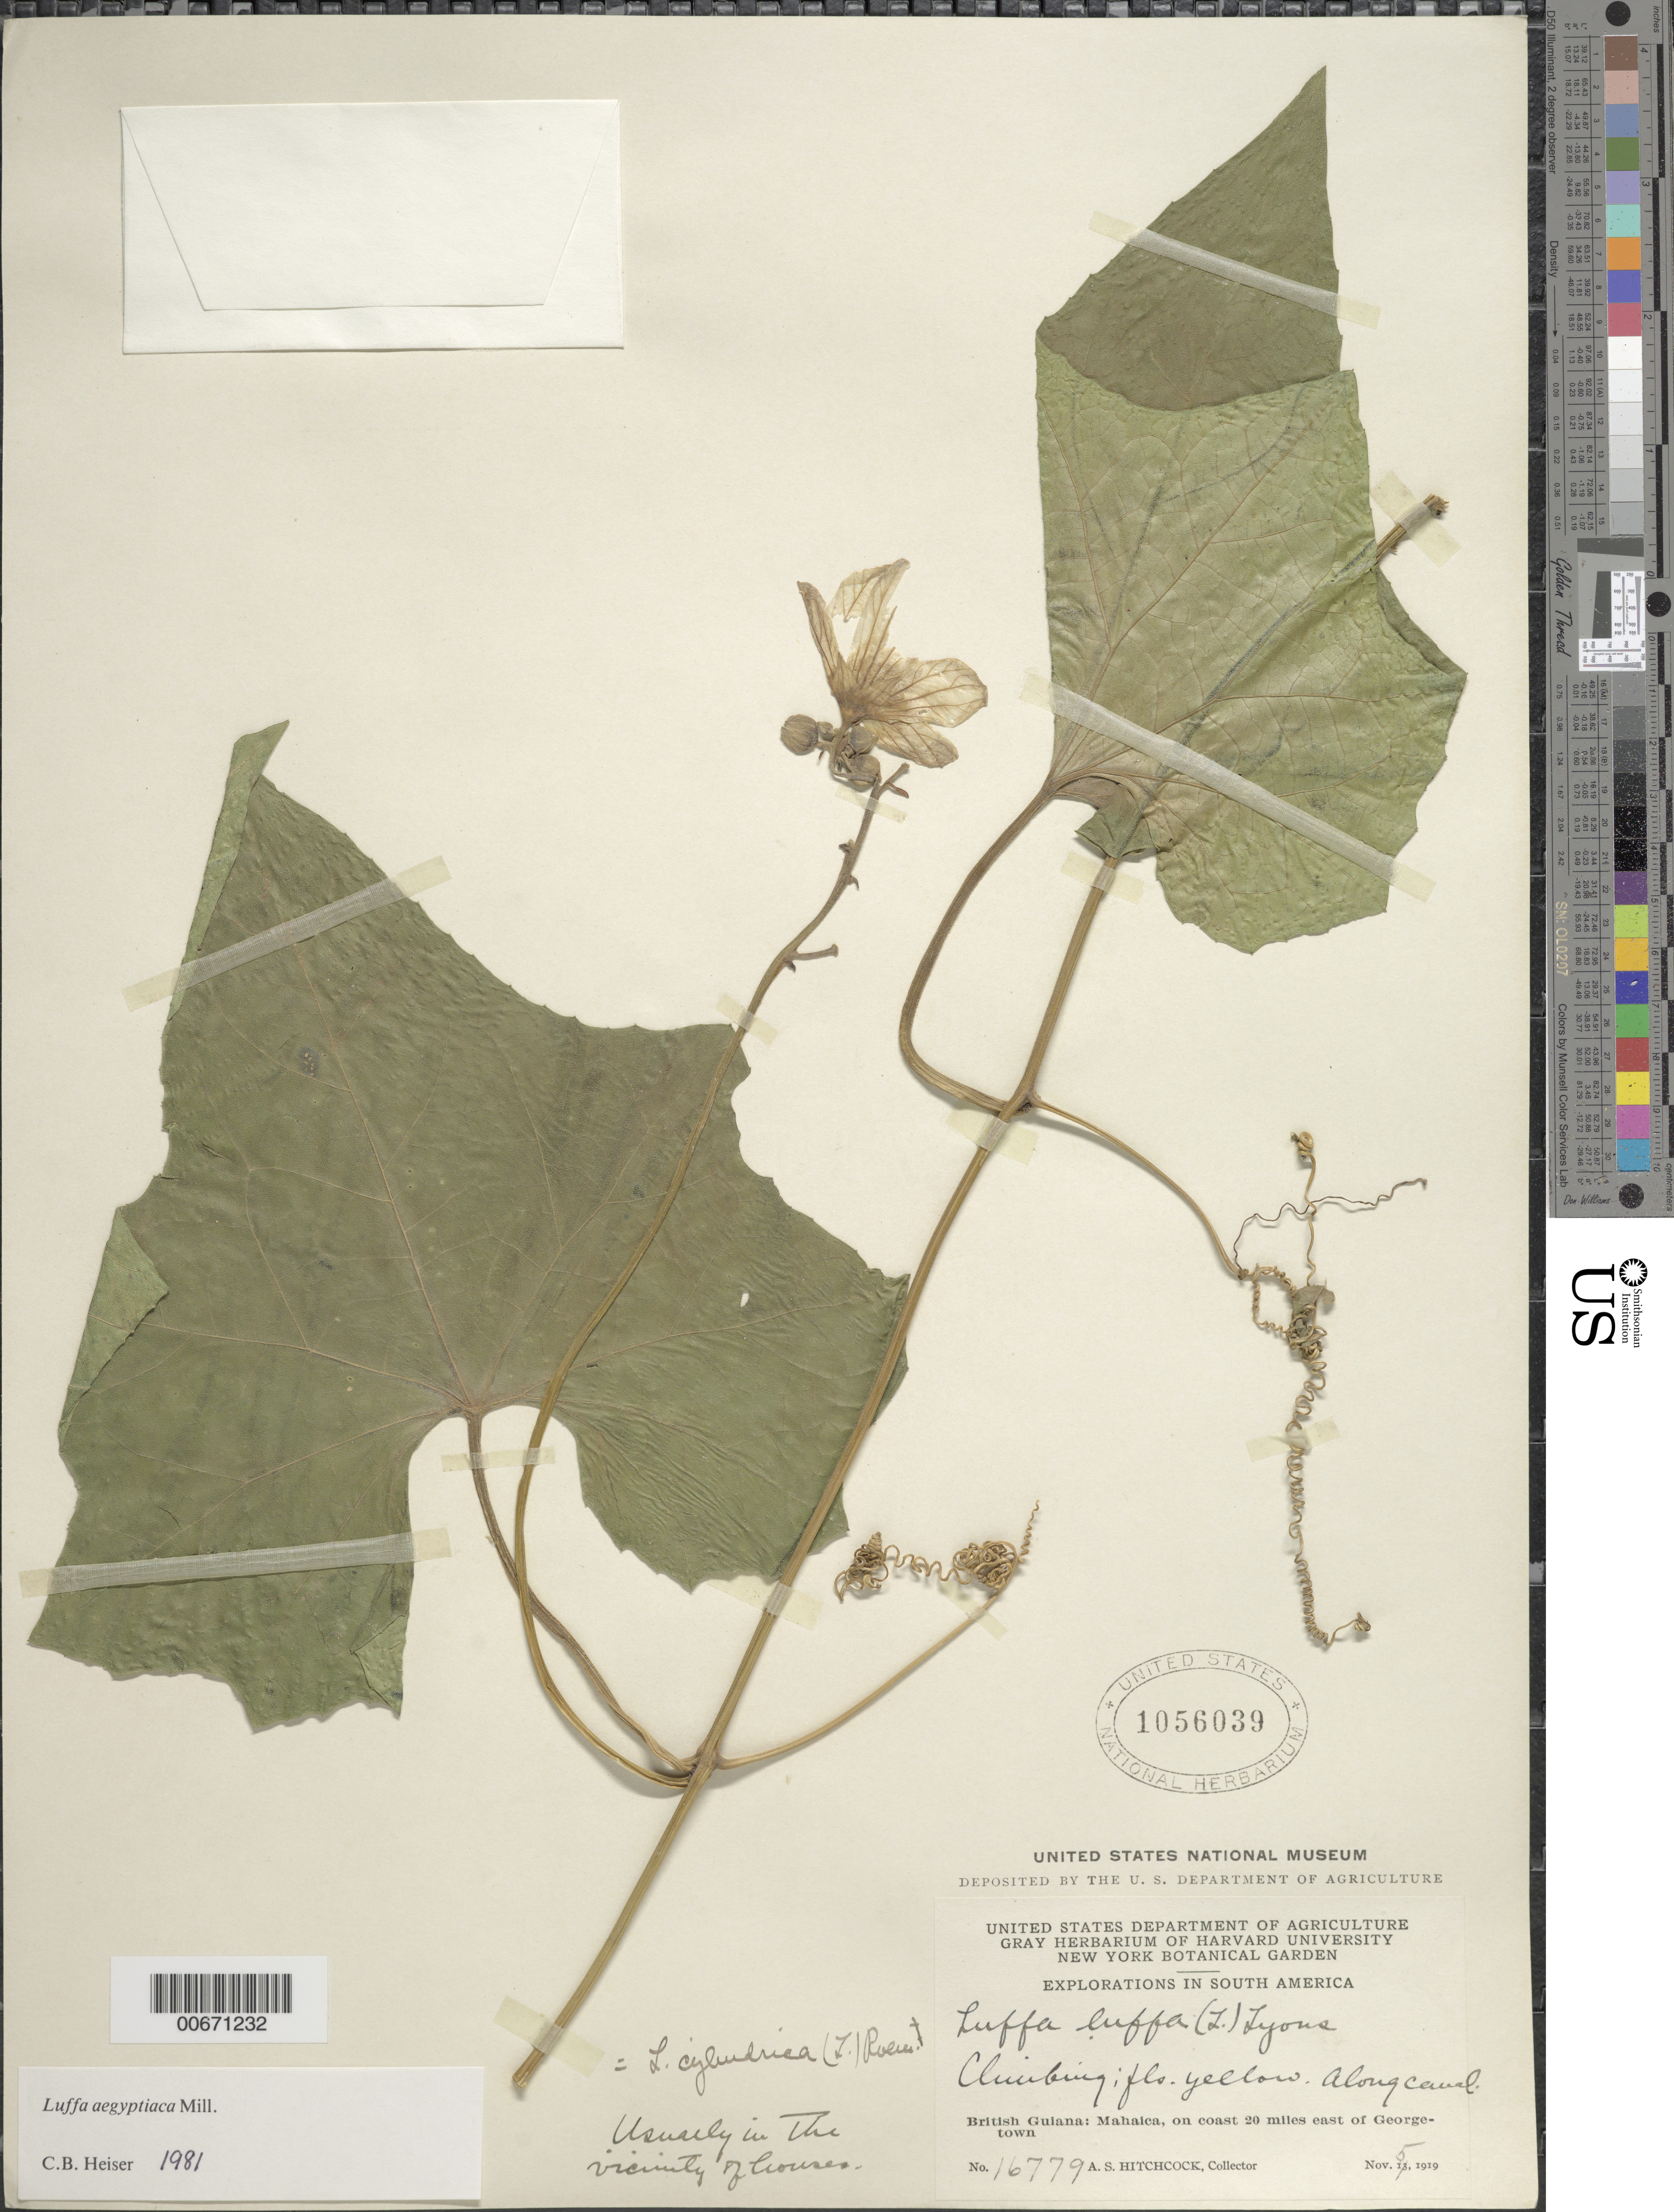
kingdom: Plantae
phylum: Tracheophyta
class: Magnoliopsida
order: Cucurbitales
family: Cucurbitaceae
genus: Luffa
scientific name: Luffa aegyptiaca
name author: Mill.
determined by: Heiser, C. B.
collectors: A. S. Hitchcock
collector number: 16779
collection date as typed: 15-Nov-19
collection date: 1919-11-15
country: Guyana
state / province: Demerara-Mahaica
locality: Mahaica, on coast 20 miles east of Georgetown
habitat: Usually in the vicinity of houses, found along canal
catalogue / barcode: US 1056039